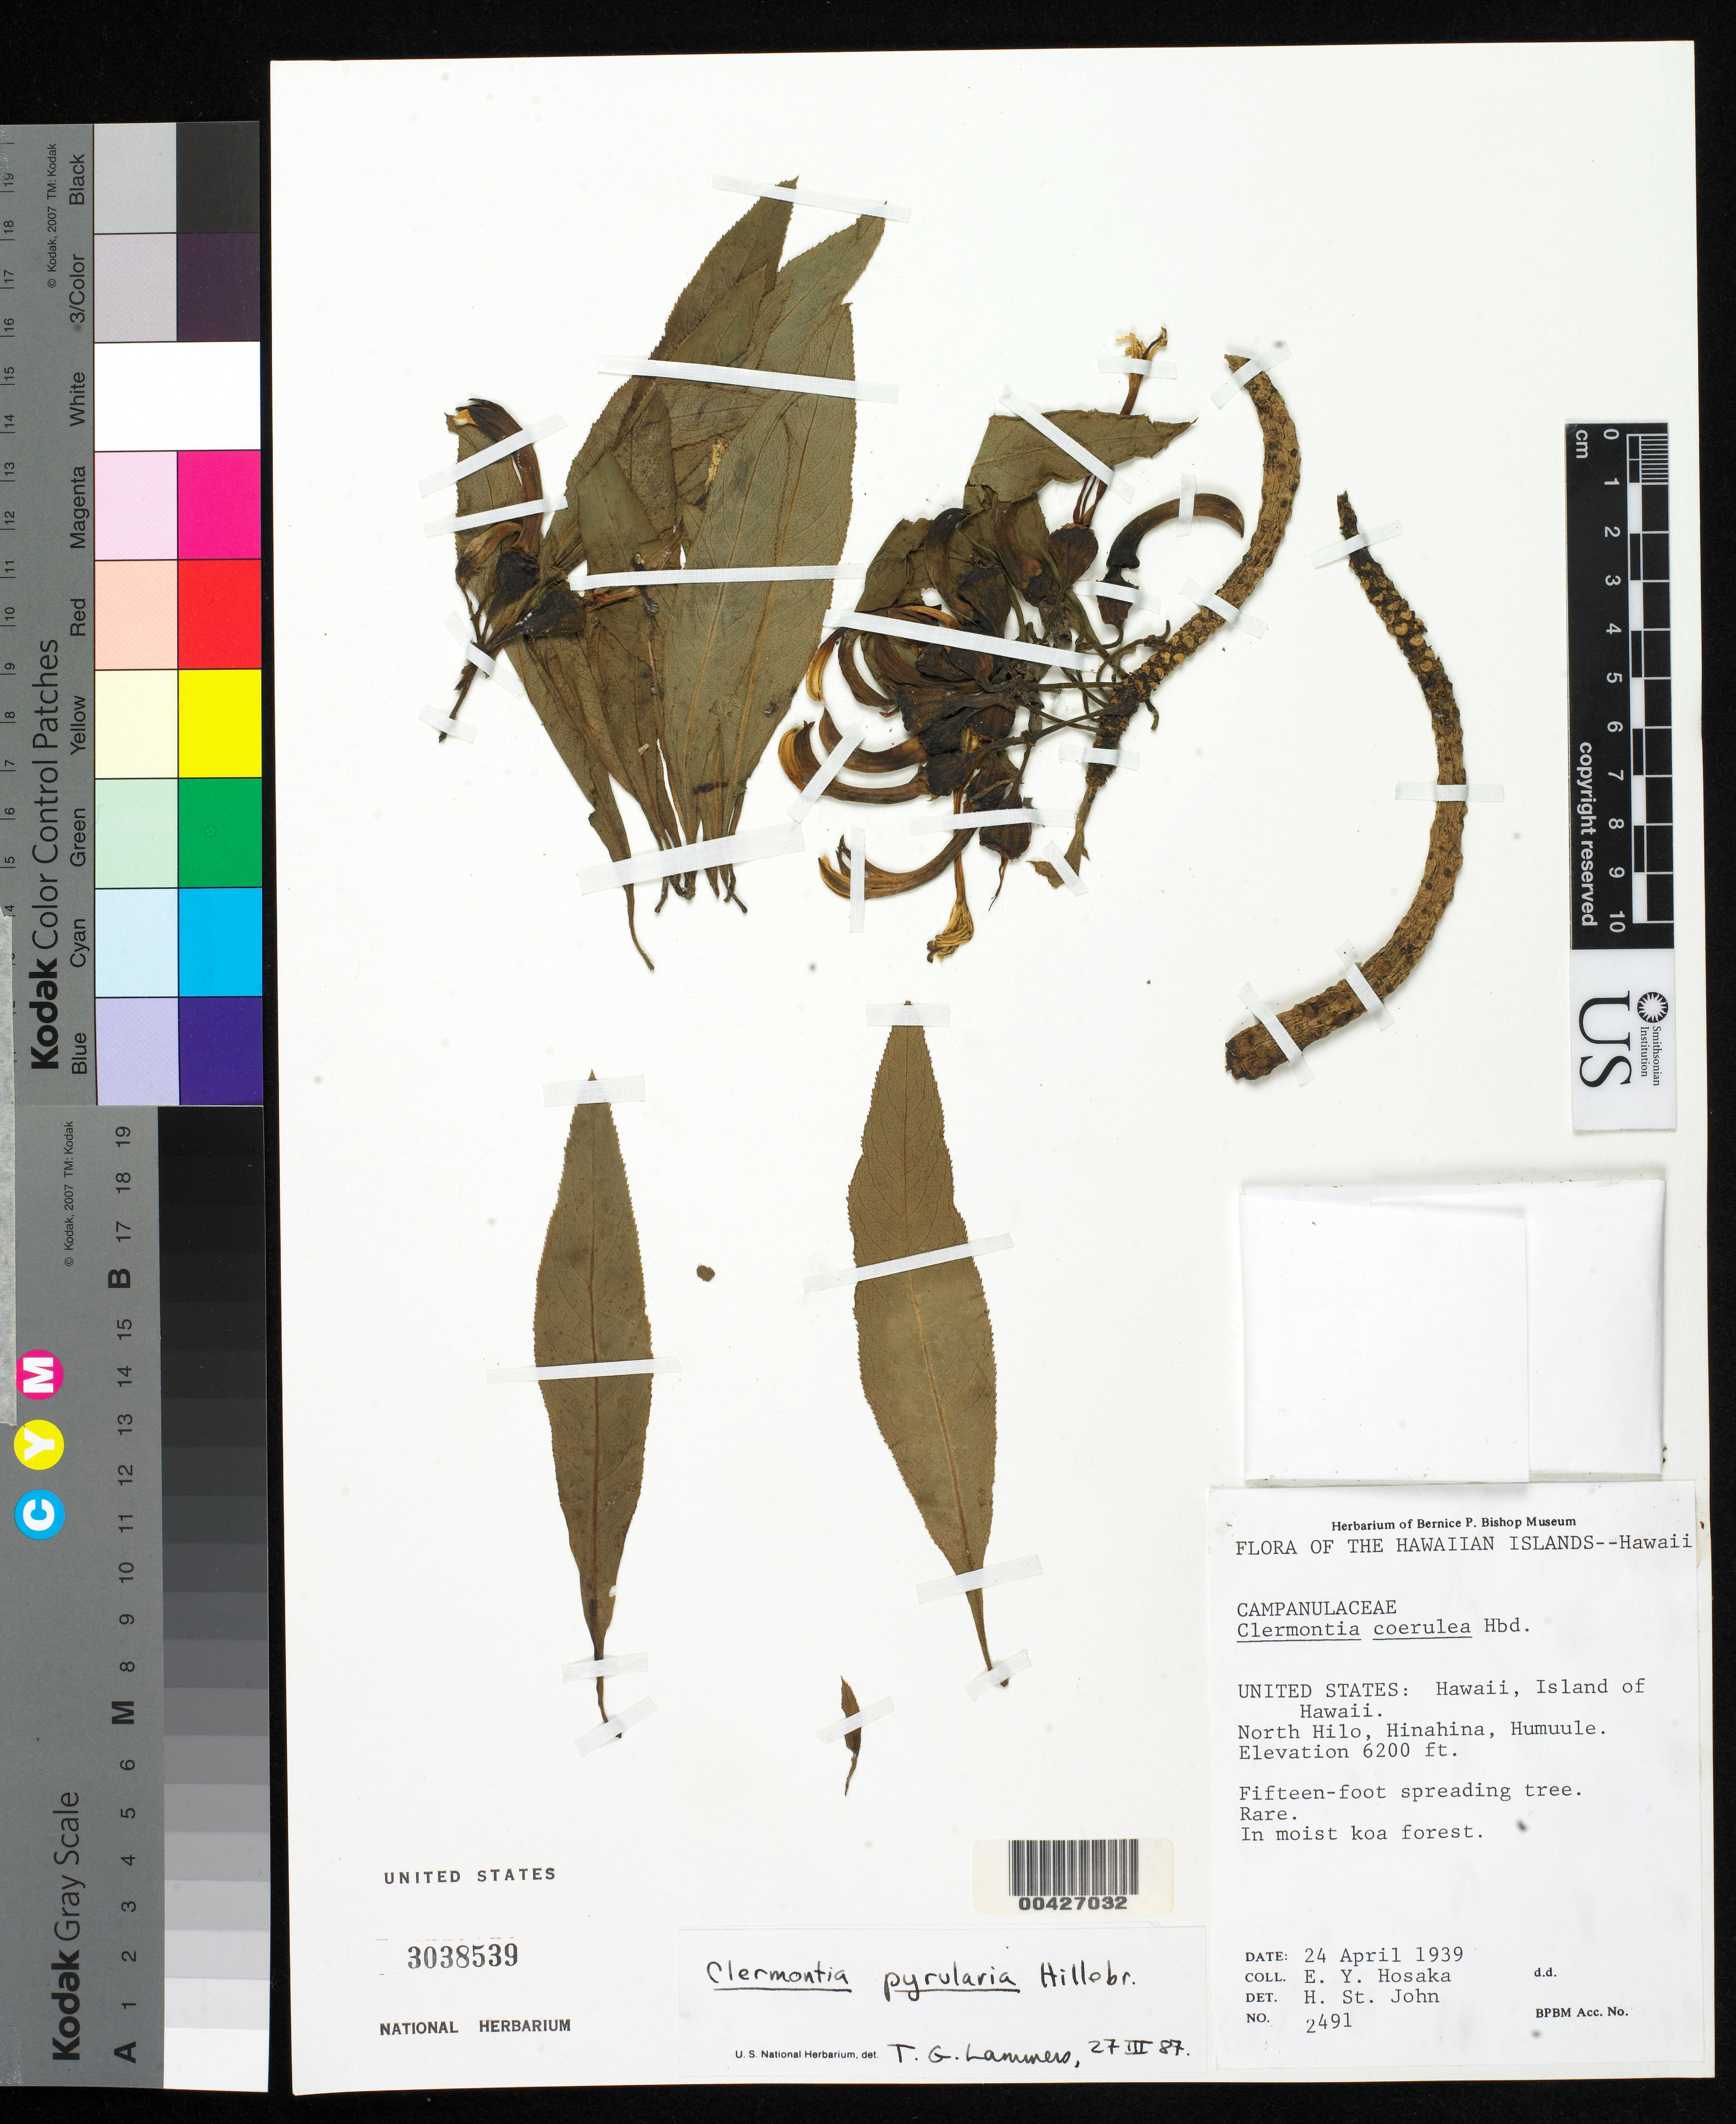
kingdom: Plantae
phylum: Tracheophyta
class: Magnoliopsida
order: Asterales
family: Campanulaceae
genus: Clermontia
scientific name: Clermontia pyrularia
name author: Hillebr.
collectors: E. Y. Hosaka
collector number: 2491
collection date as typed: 24 Apr 1939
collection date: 1939-04-24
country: United States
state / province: Hawaii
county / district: Hawaii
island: Hawaii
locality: North Hilo, Hinahina, Humuule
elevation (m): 1890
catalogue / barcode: US 3038539